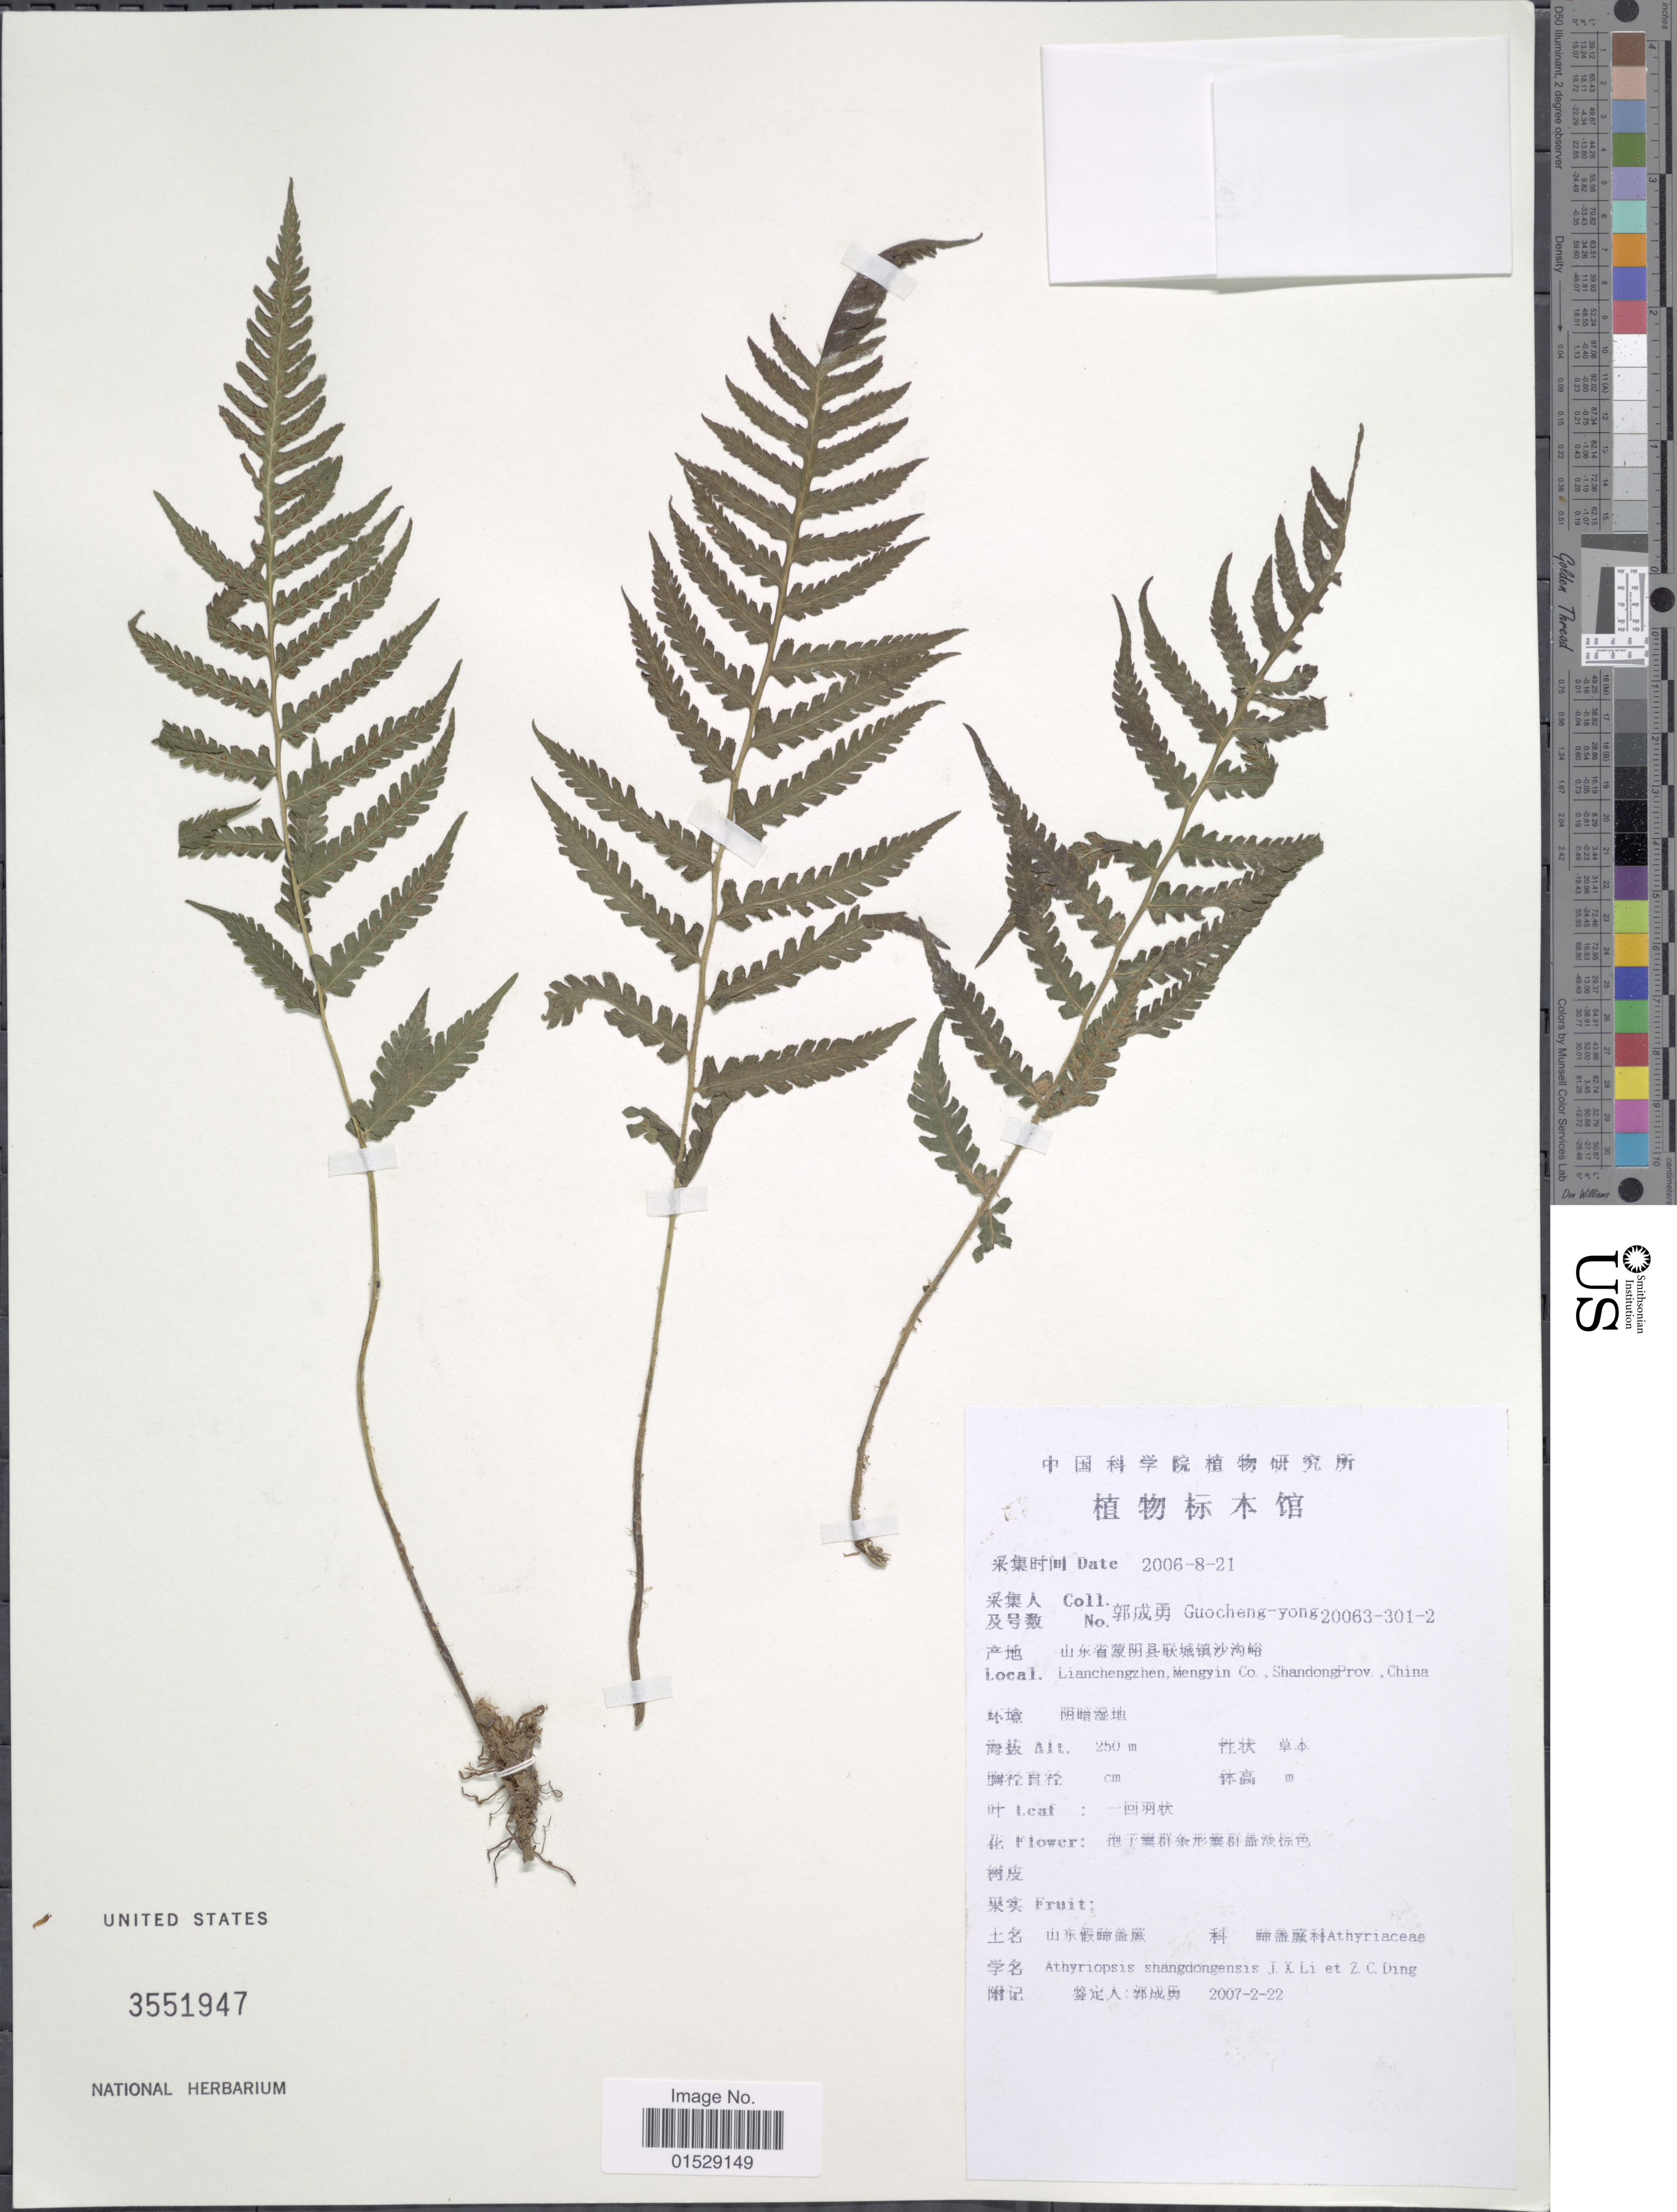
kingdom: Plantae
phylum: Tracheophyta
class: Polypodiopsida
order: Polypodiales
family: Athyriaceae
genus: Deparia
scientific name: Deparia shandongensis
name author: (J.X. Li & Z.C. Ding) Z.R. He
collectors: Guo cheng-yong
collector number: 20063-301-2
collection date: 2006-08-21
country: China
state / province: Shandong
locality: Lianchengzhen, Mengyin Co., Shandong Prov., China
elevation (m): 250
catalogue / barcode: US 3551947